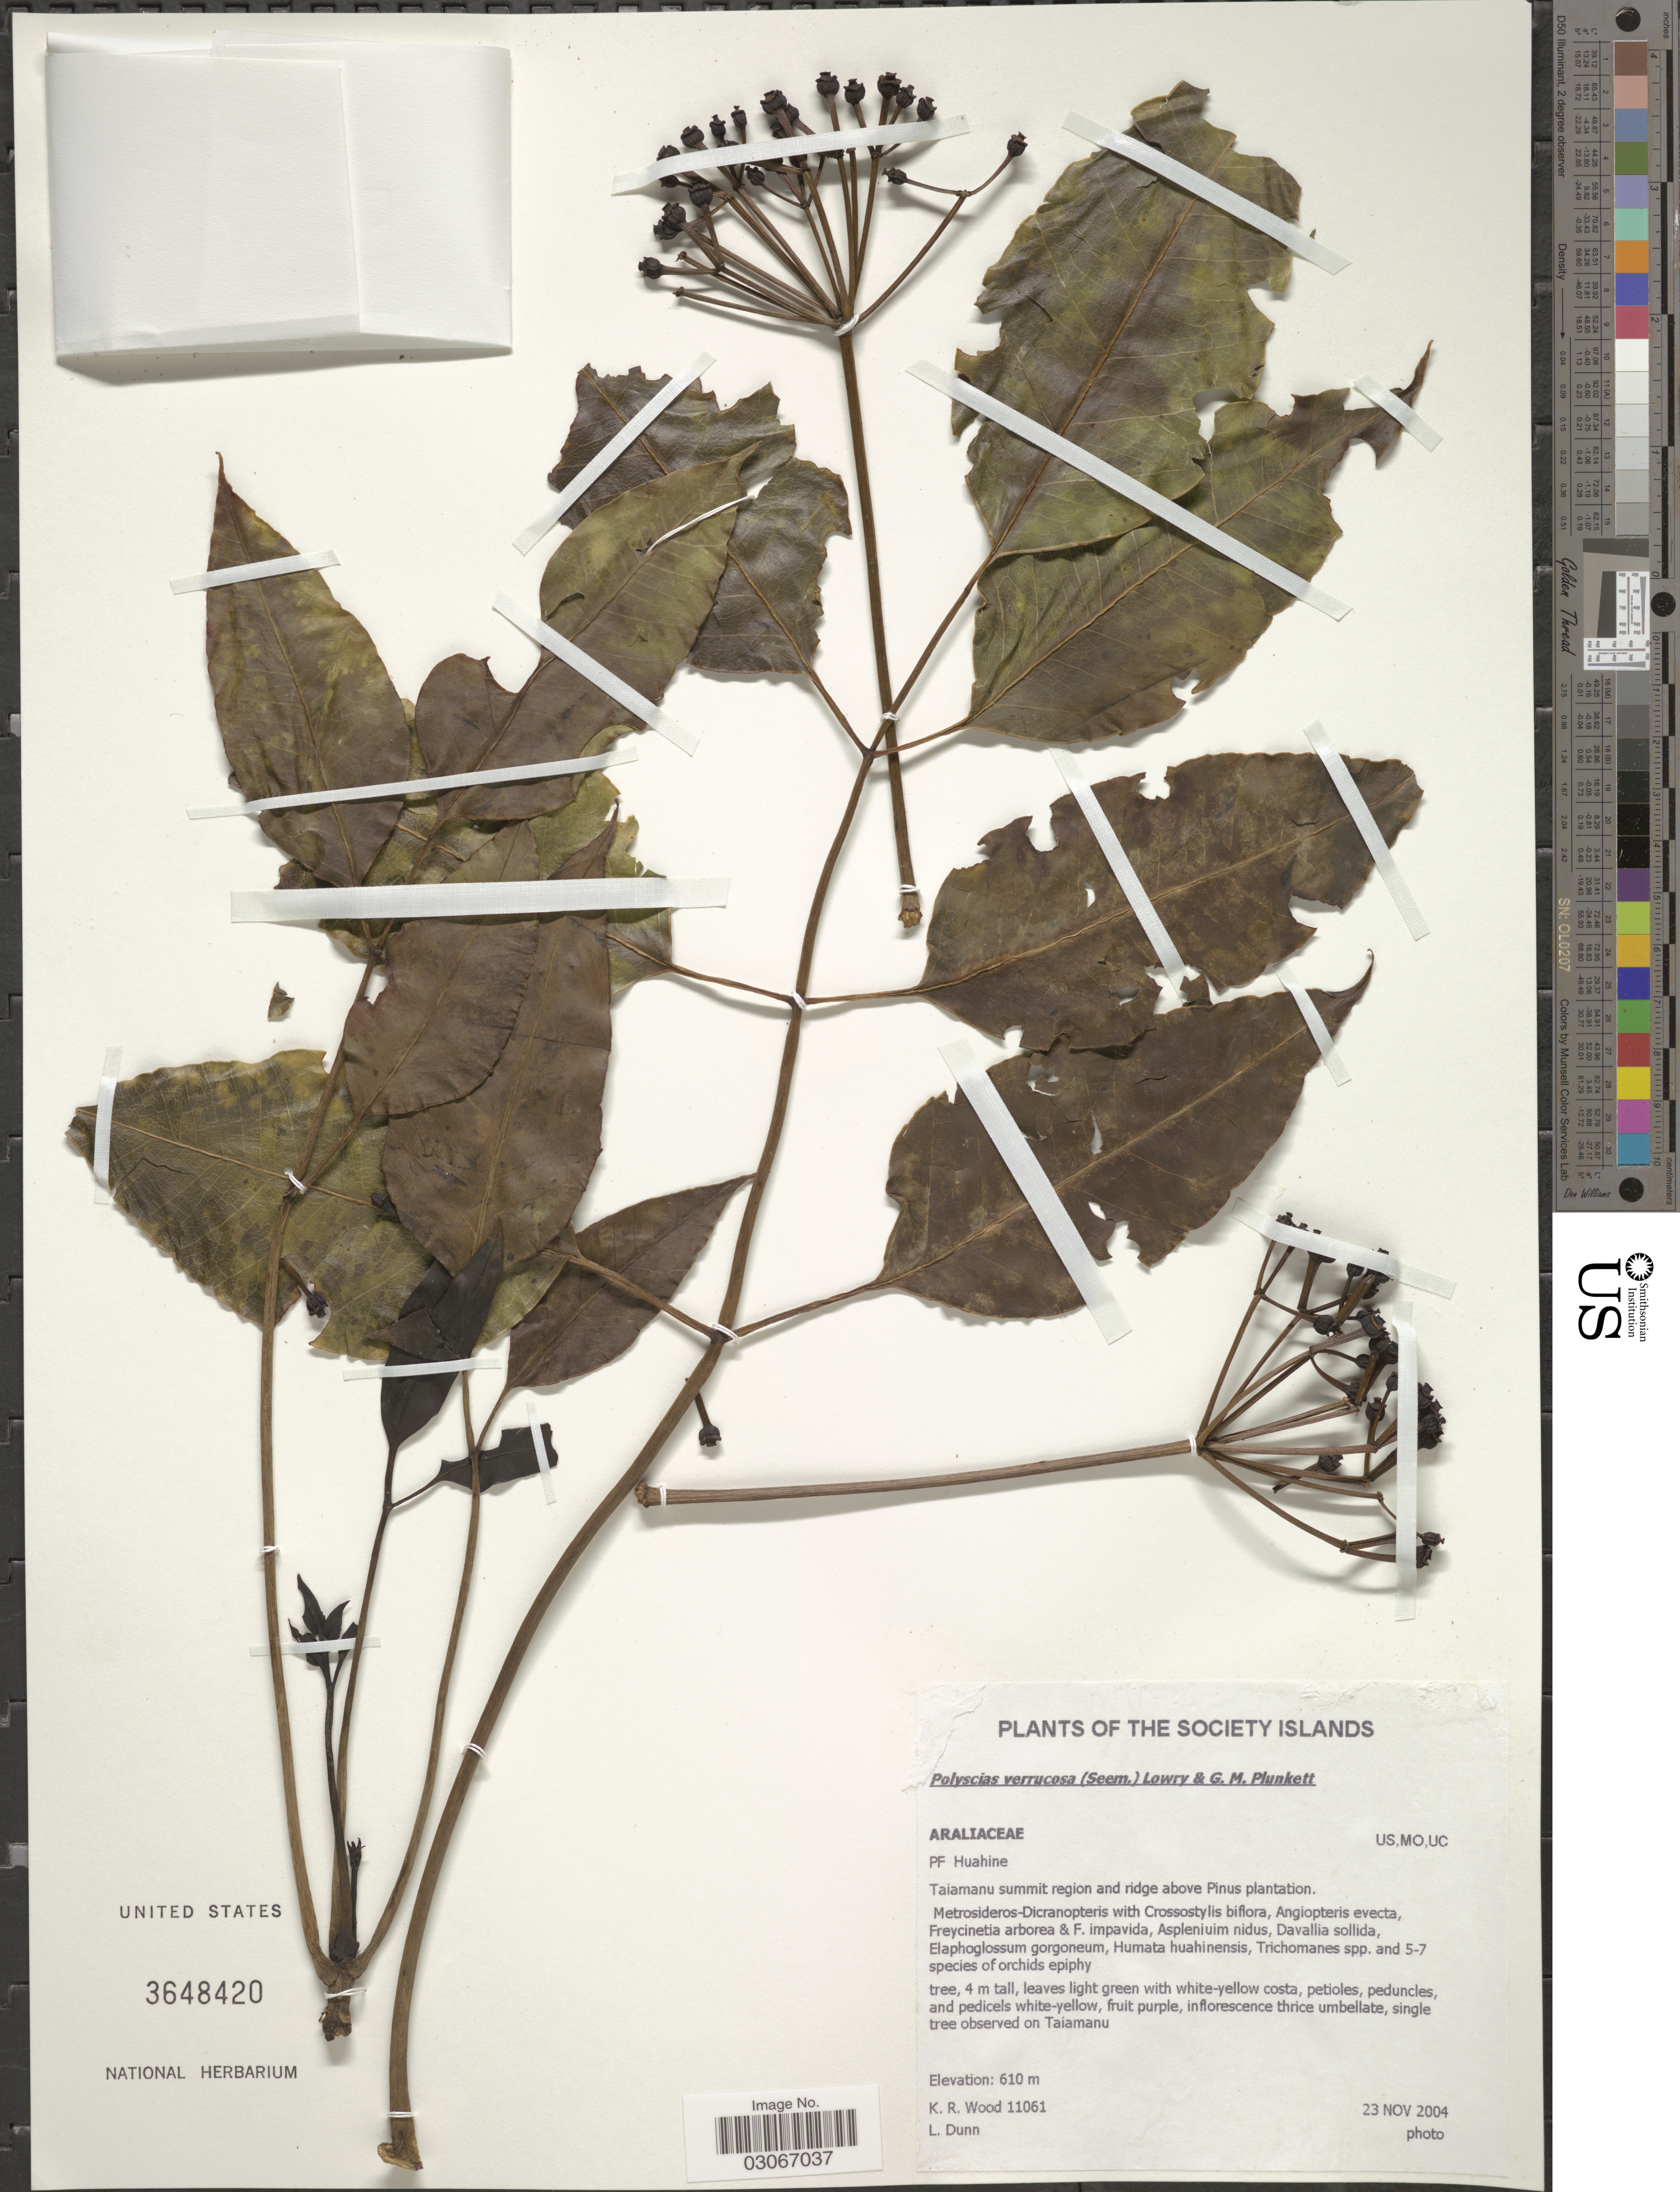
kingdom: Plantae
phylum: Tracheophyta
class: Magnoliopsida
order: Apiales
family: Araliaceae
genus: Polyscias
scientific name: Polyscias verrucosa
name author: (Seem.) Lowry & G. M. Plunkett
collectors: K. R. Wood & L. Dunn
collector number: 11061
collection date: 2004-11-23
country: French Polynesia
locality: Society Islands. PF Huahine. Taiamanu summit region and ridge above Pinus plantation.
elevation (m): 610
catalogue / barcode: US 3648420